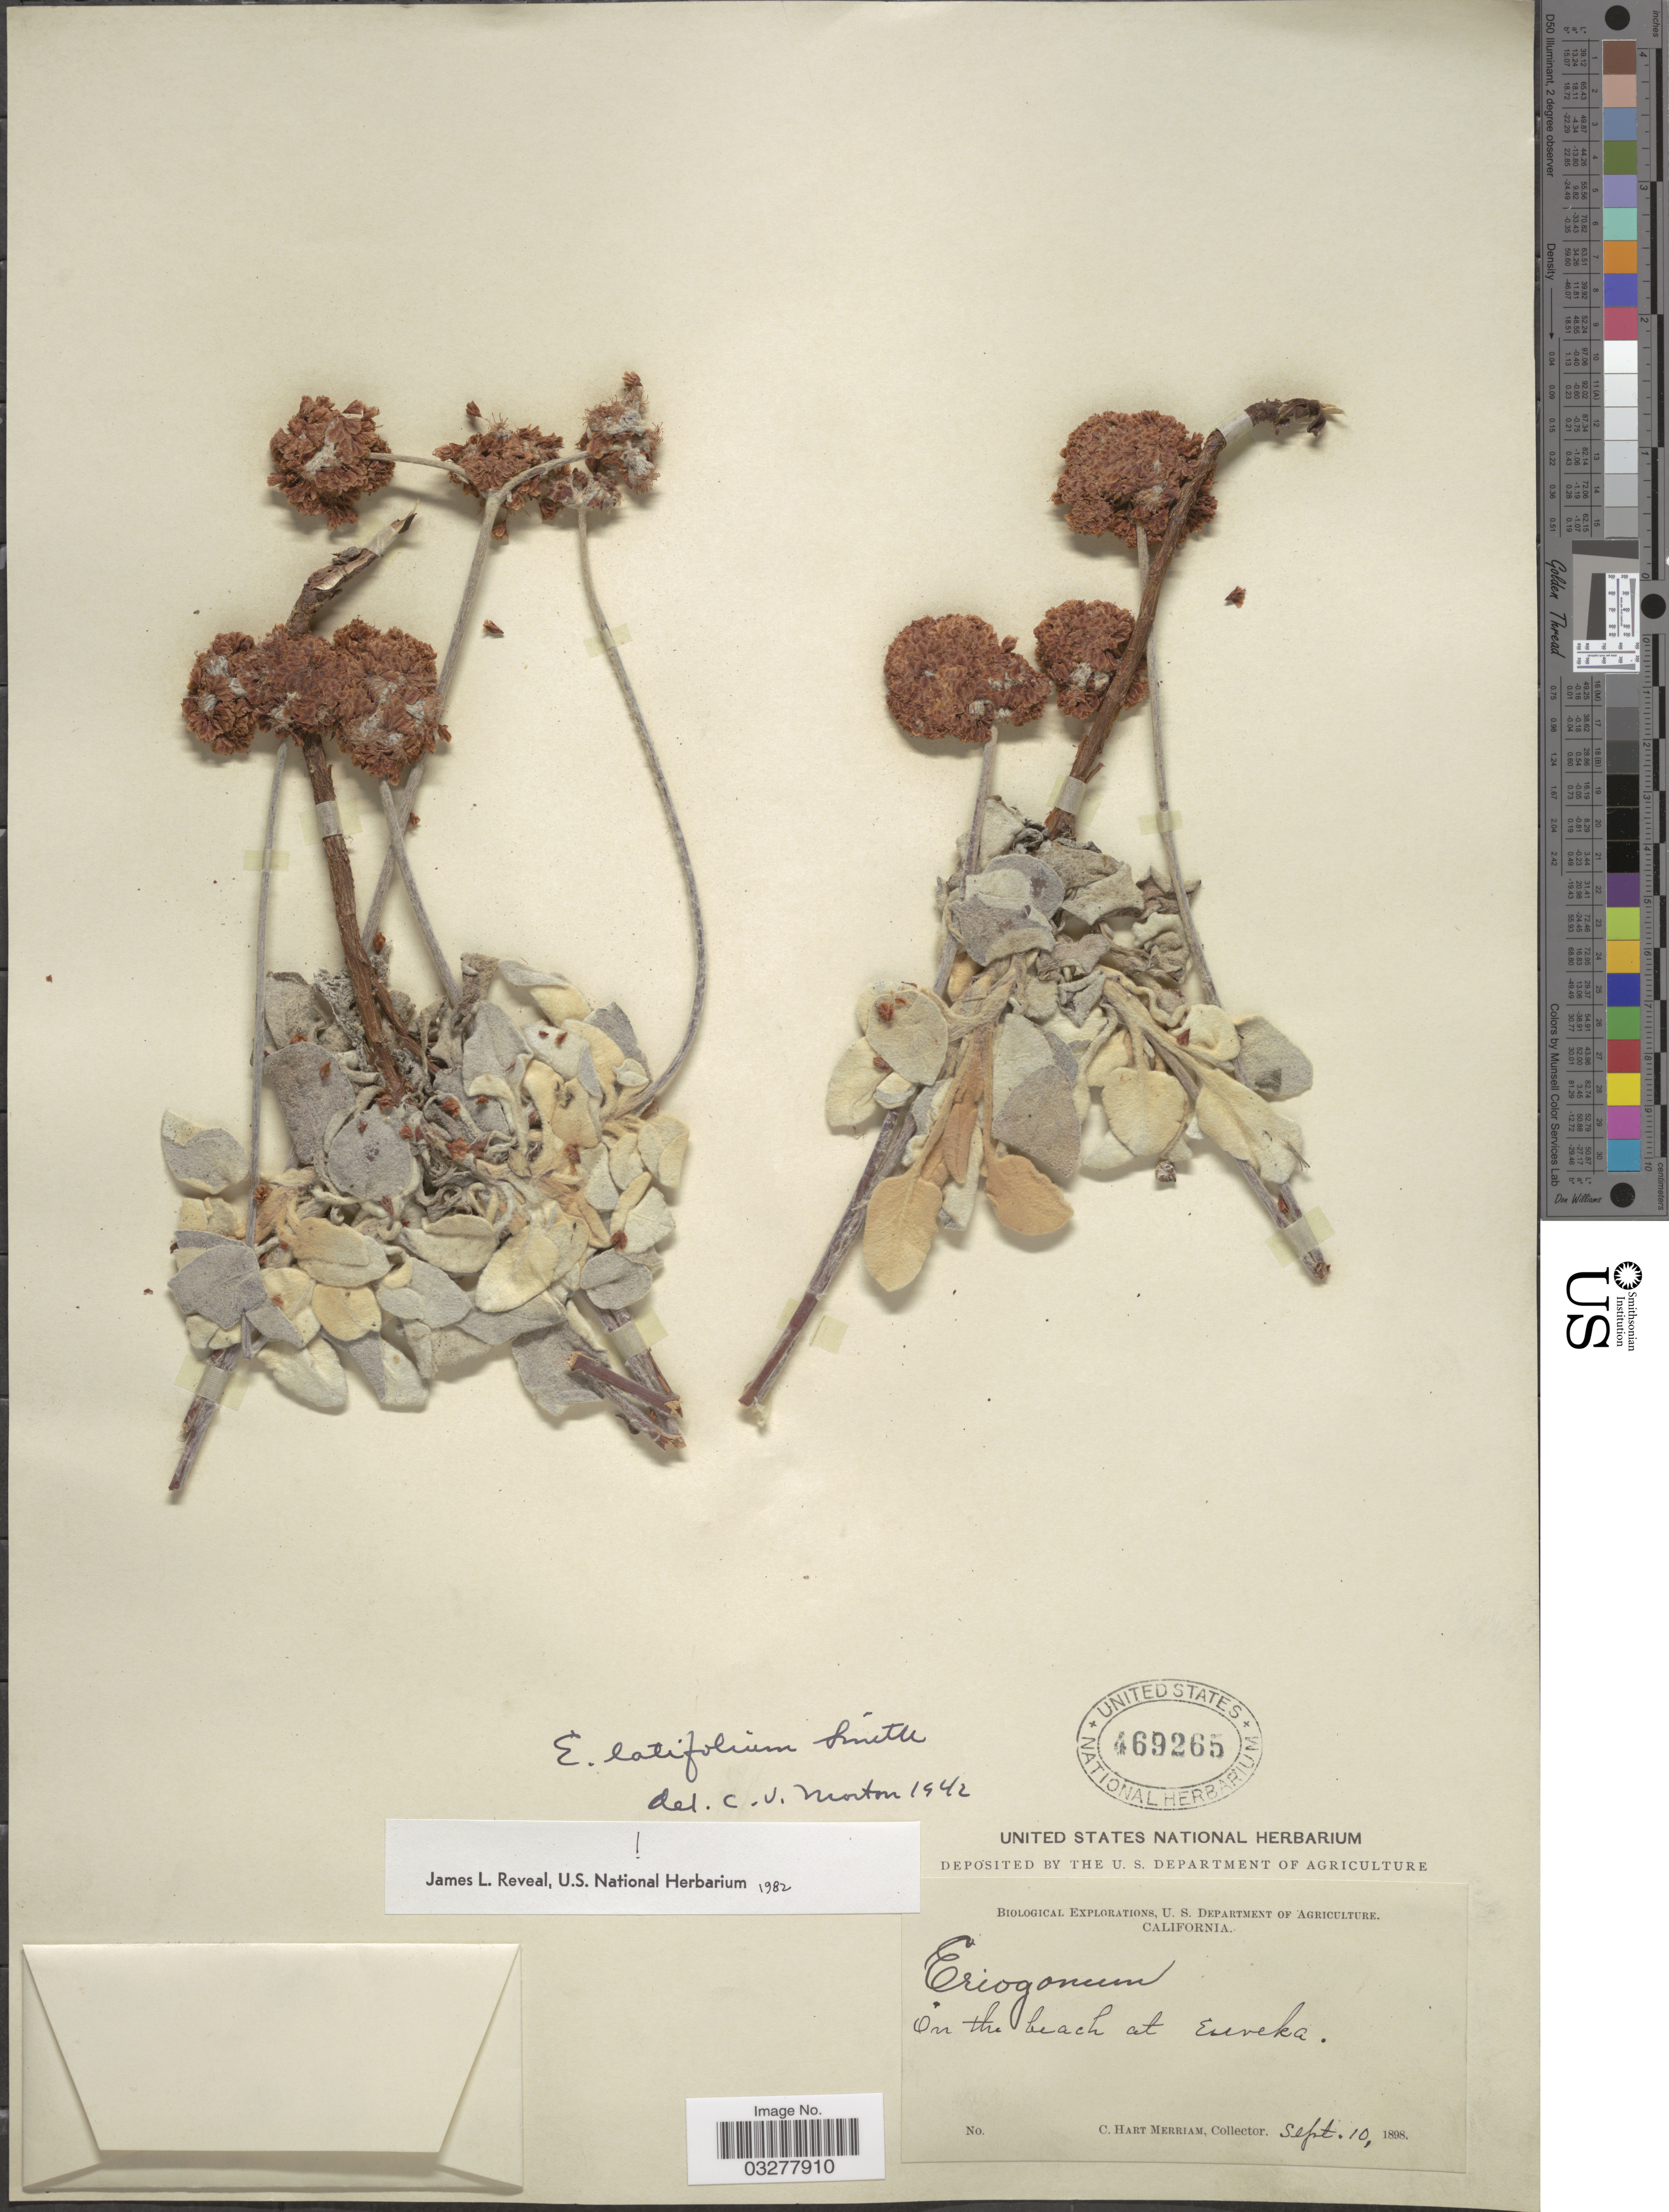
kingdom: Plantae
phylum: Tracheophyta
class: Magnoliopsida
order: Caryophyllales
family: Polygonaceae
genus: Eriogonum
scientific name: Eriogonum latifolium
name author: Sm.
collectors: C. Merriam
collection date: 1898-09-10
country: United States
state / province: California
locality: On the beach at Eureka.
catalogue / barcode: US 469265